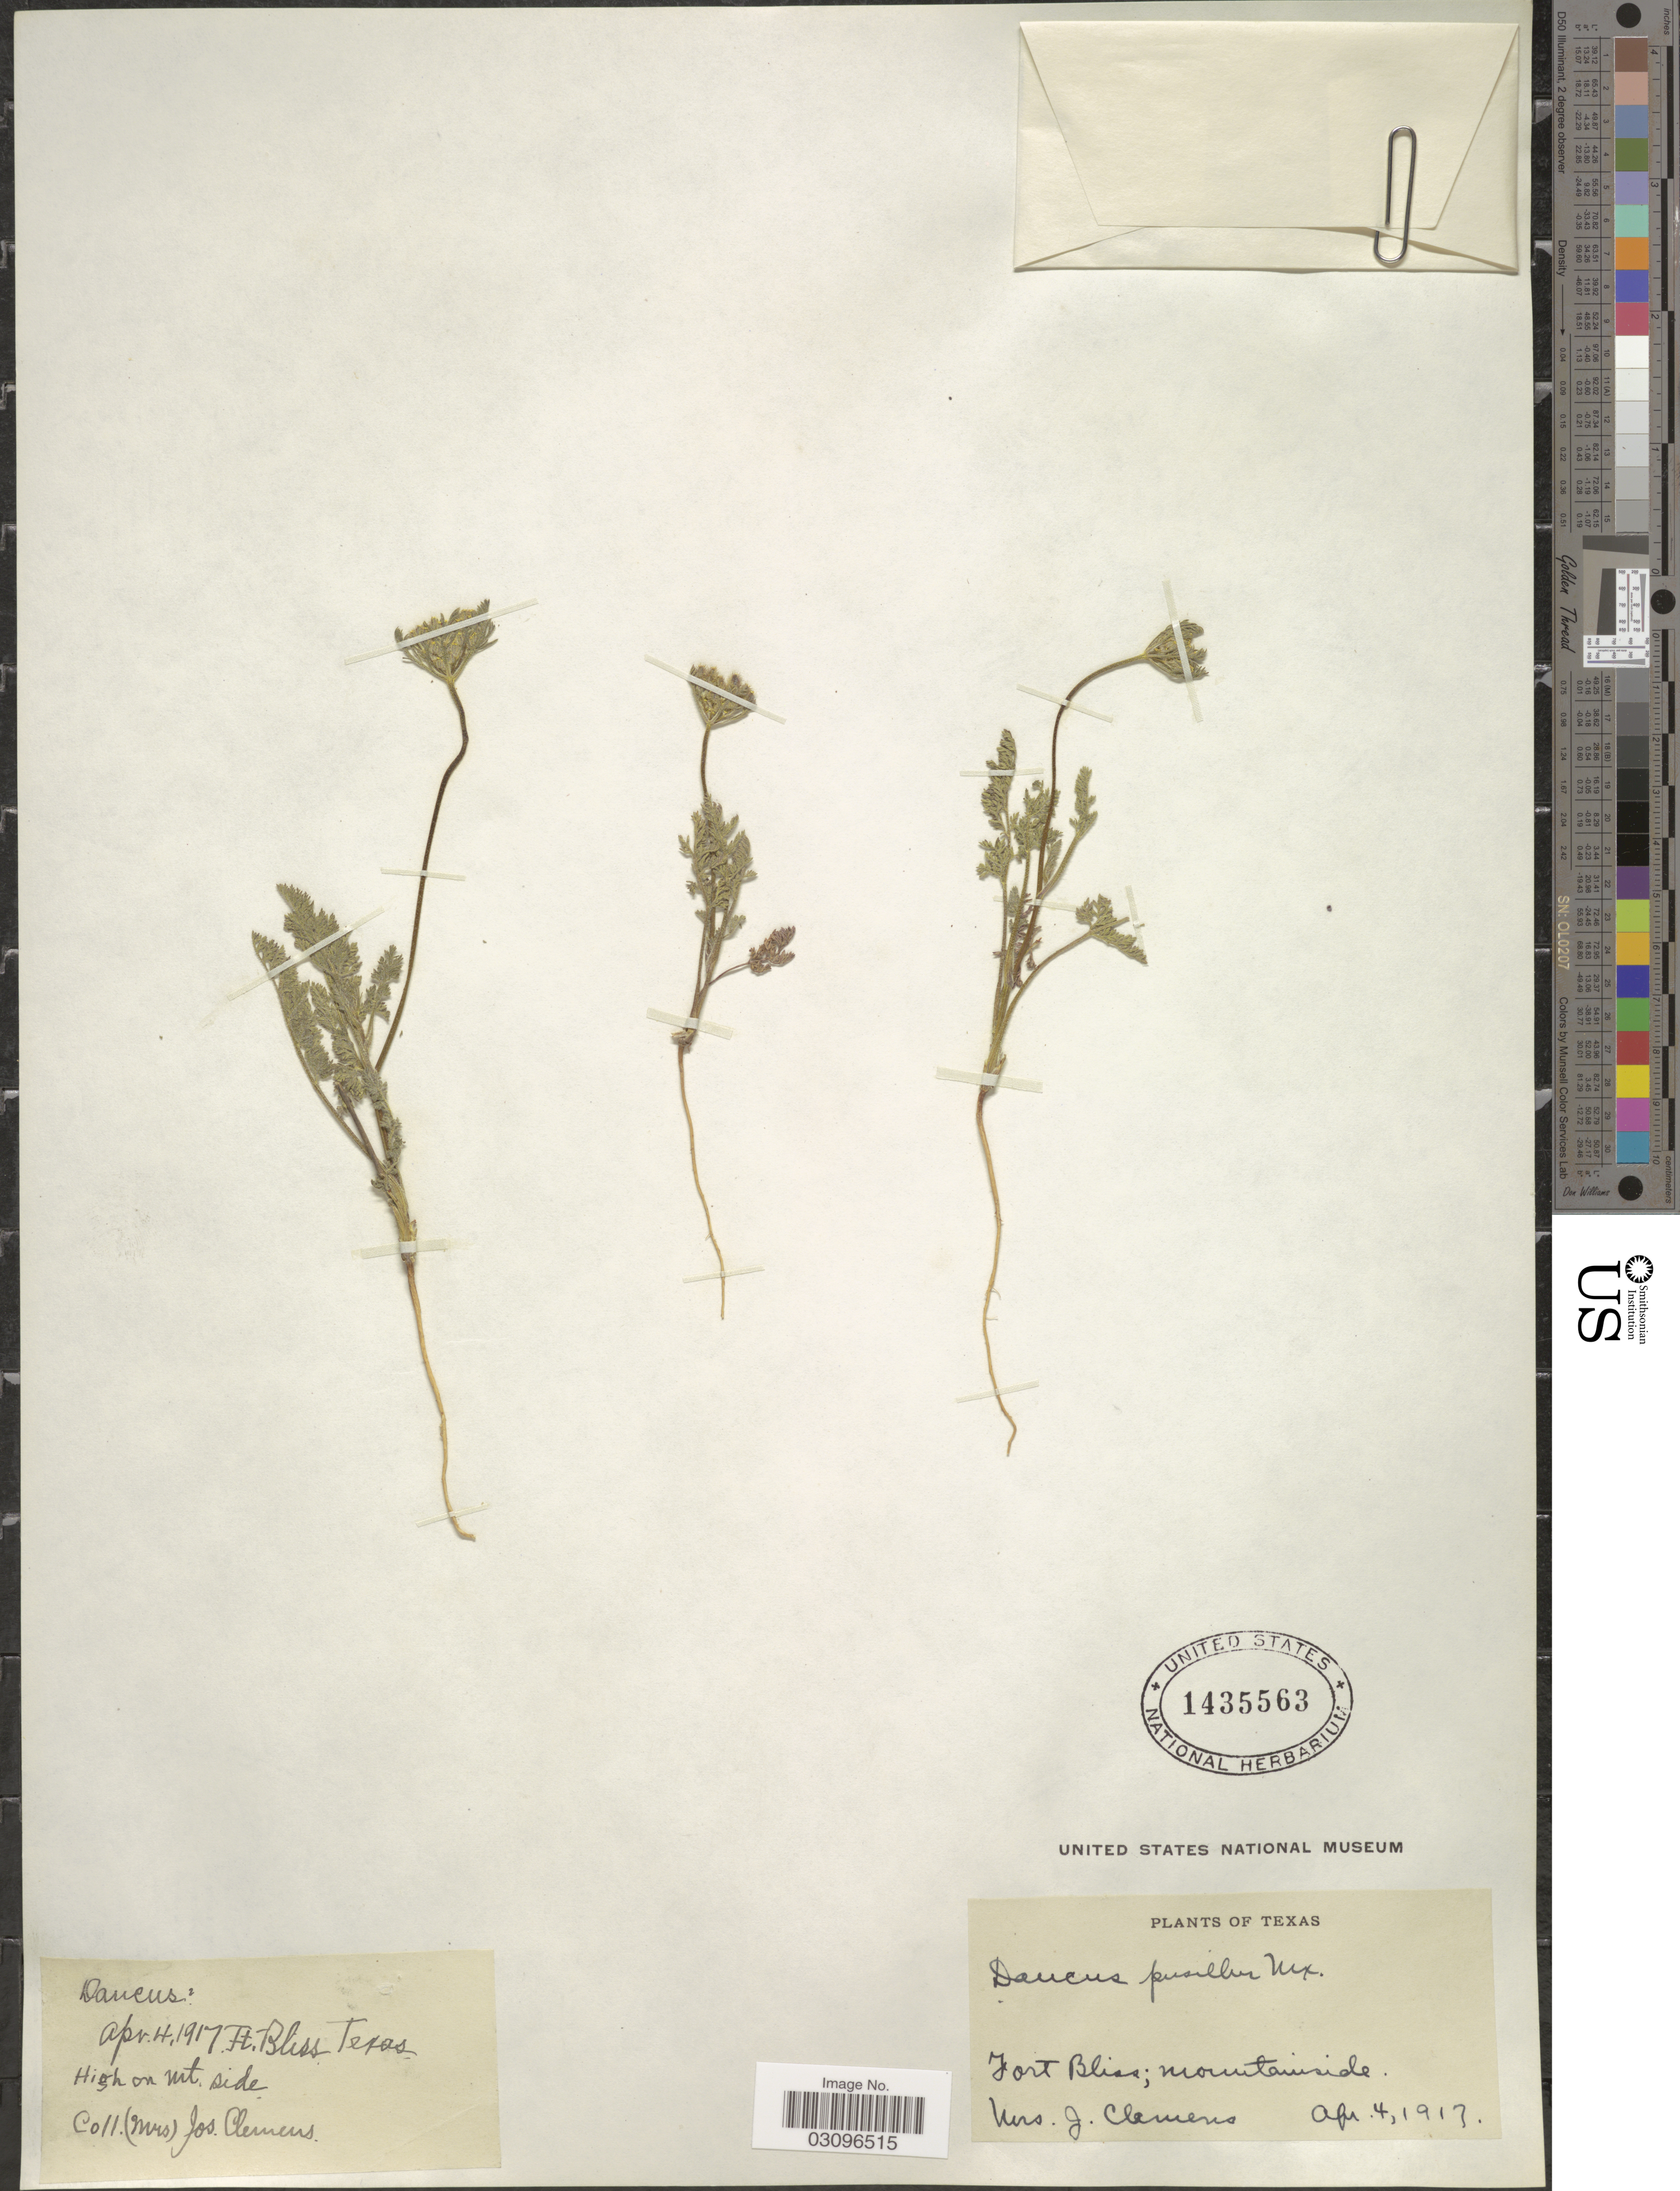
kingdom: Plantae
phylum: Tracheophyta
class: Magnoliopsida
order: Apiales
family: Apiaceae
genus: Daucus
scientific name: Daucus pusillus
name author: Michx.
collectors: J. Clemens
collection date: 1917-04-04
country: United States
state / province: Texas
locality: Fort Bliss; mountainside.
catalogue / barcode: US 1435563